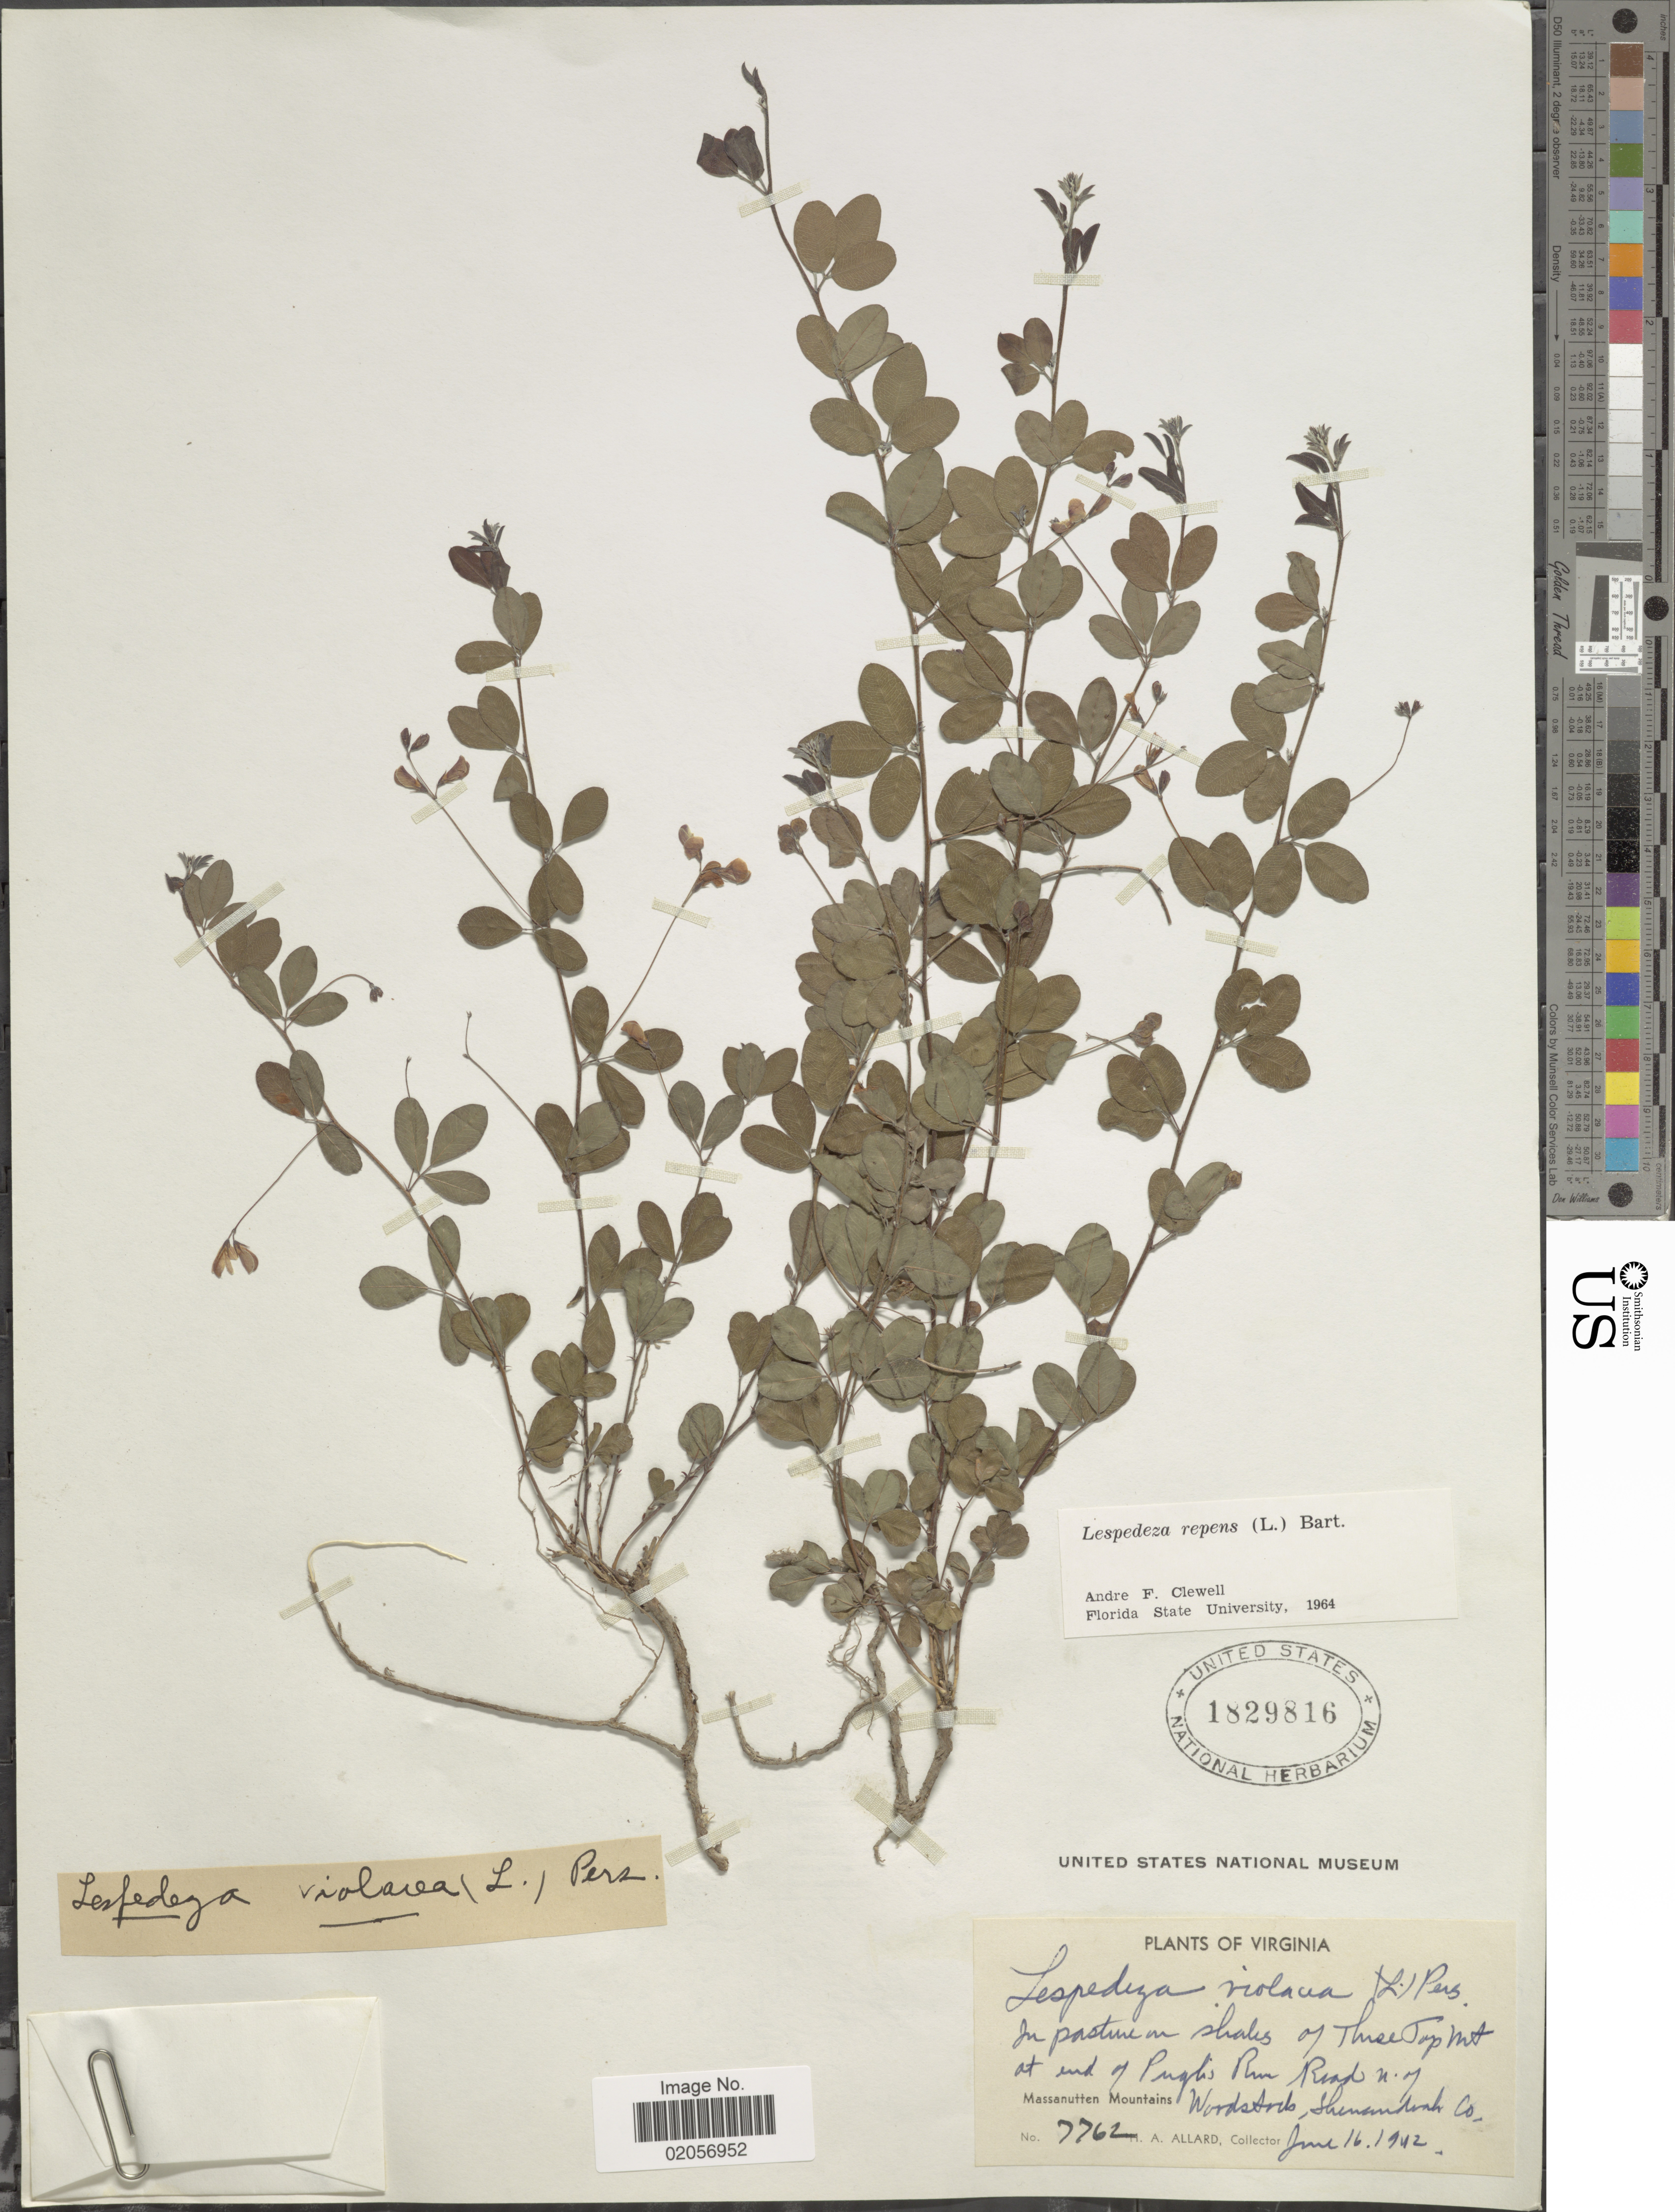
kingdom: Plantae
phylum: Tracheophyta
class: Magnoliopsida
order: Fabales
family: Fabaceae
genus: Lespedeza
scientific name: Lespedeza repens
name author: (L.) W.P.C. Barton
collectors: H. A. Allard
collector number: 7762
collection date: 1942-06-16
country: United States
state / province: Virginia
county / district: Shenandoah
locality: In pasture shales of Three Top Mt. at the end of Pugh's Run Road N. of Woodstocks, Shenandoah Co. Massanutten Mountains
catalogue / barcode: US 1829816